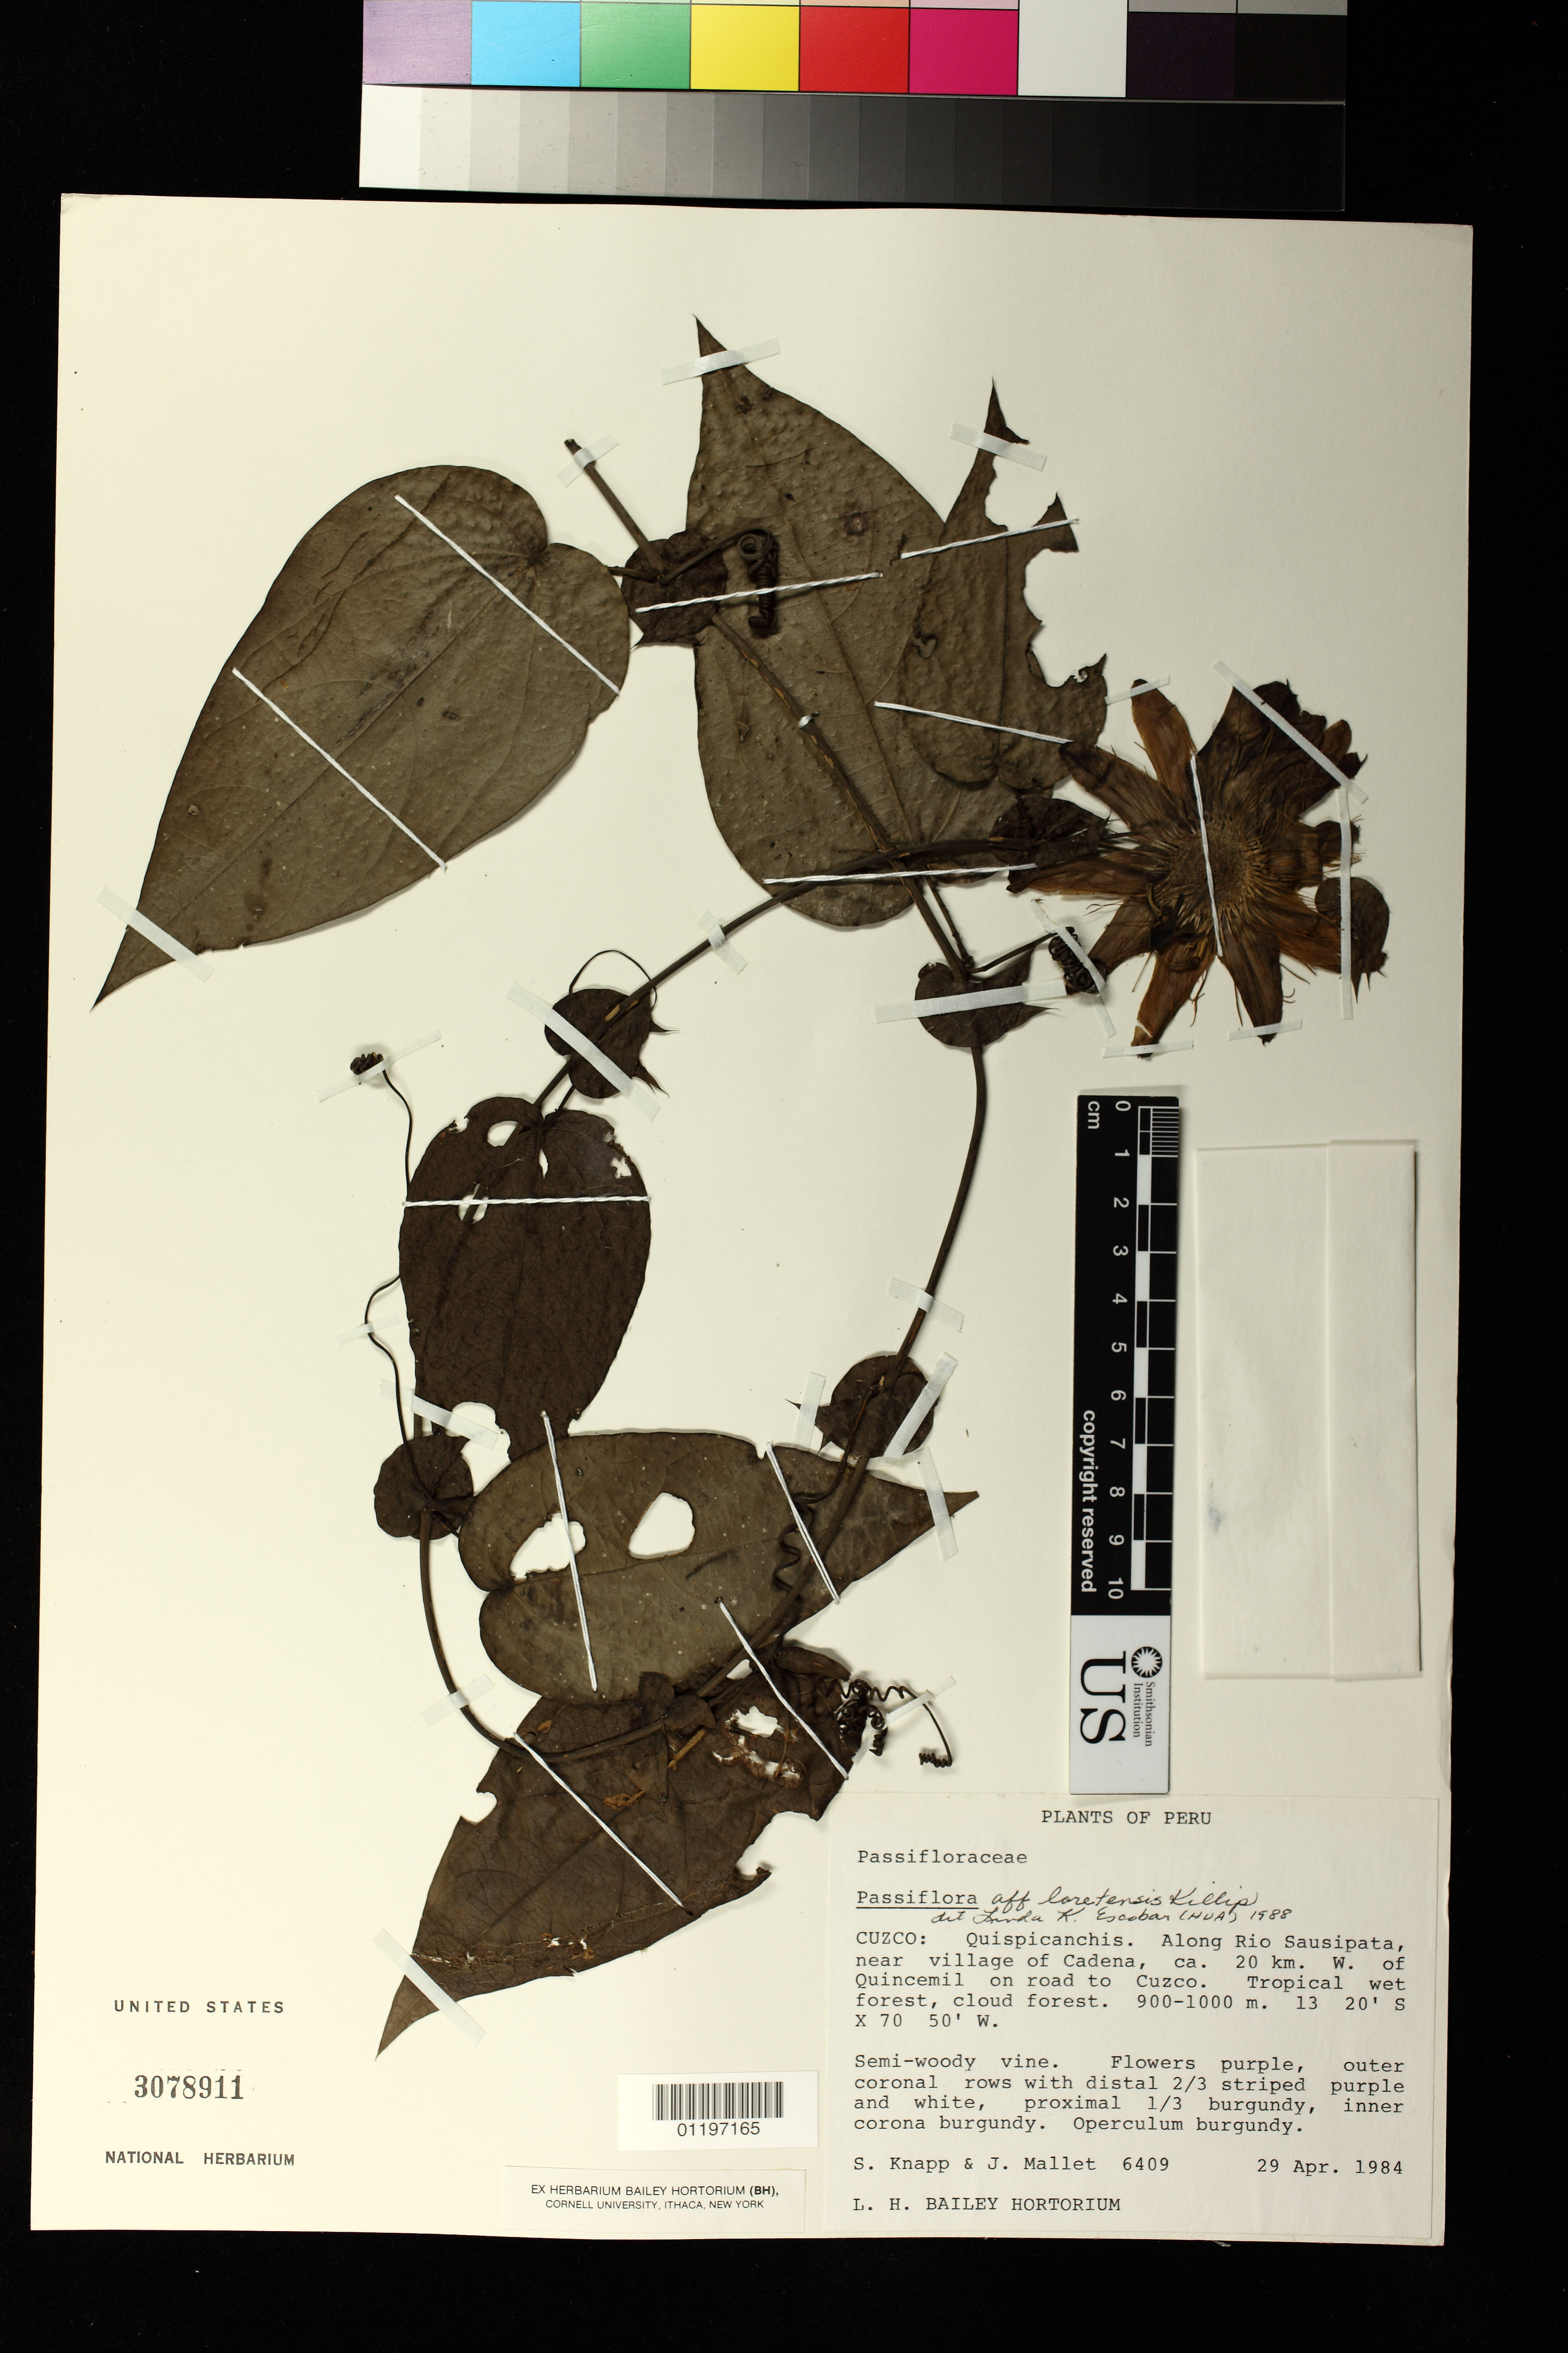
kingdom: Plantae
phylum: Tracheophyta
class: Magnoliopsida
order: Malpighiales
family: Passifloraceae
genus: Passiflora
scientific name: Passiflora loretensis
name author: Killip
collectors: S. Knapp & J. Mallett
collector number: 6409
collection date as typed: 29 Apr 1984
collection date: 1984-04-29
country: Peru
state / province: Cusco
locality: CUZCO: Quispicanchis. Along Rio Sausipata, near village of Cadena, ca. 20 km. W. of Quincemil on road to Cuzco.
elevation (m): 900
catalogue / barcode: US 3078911